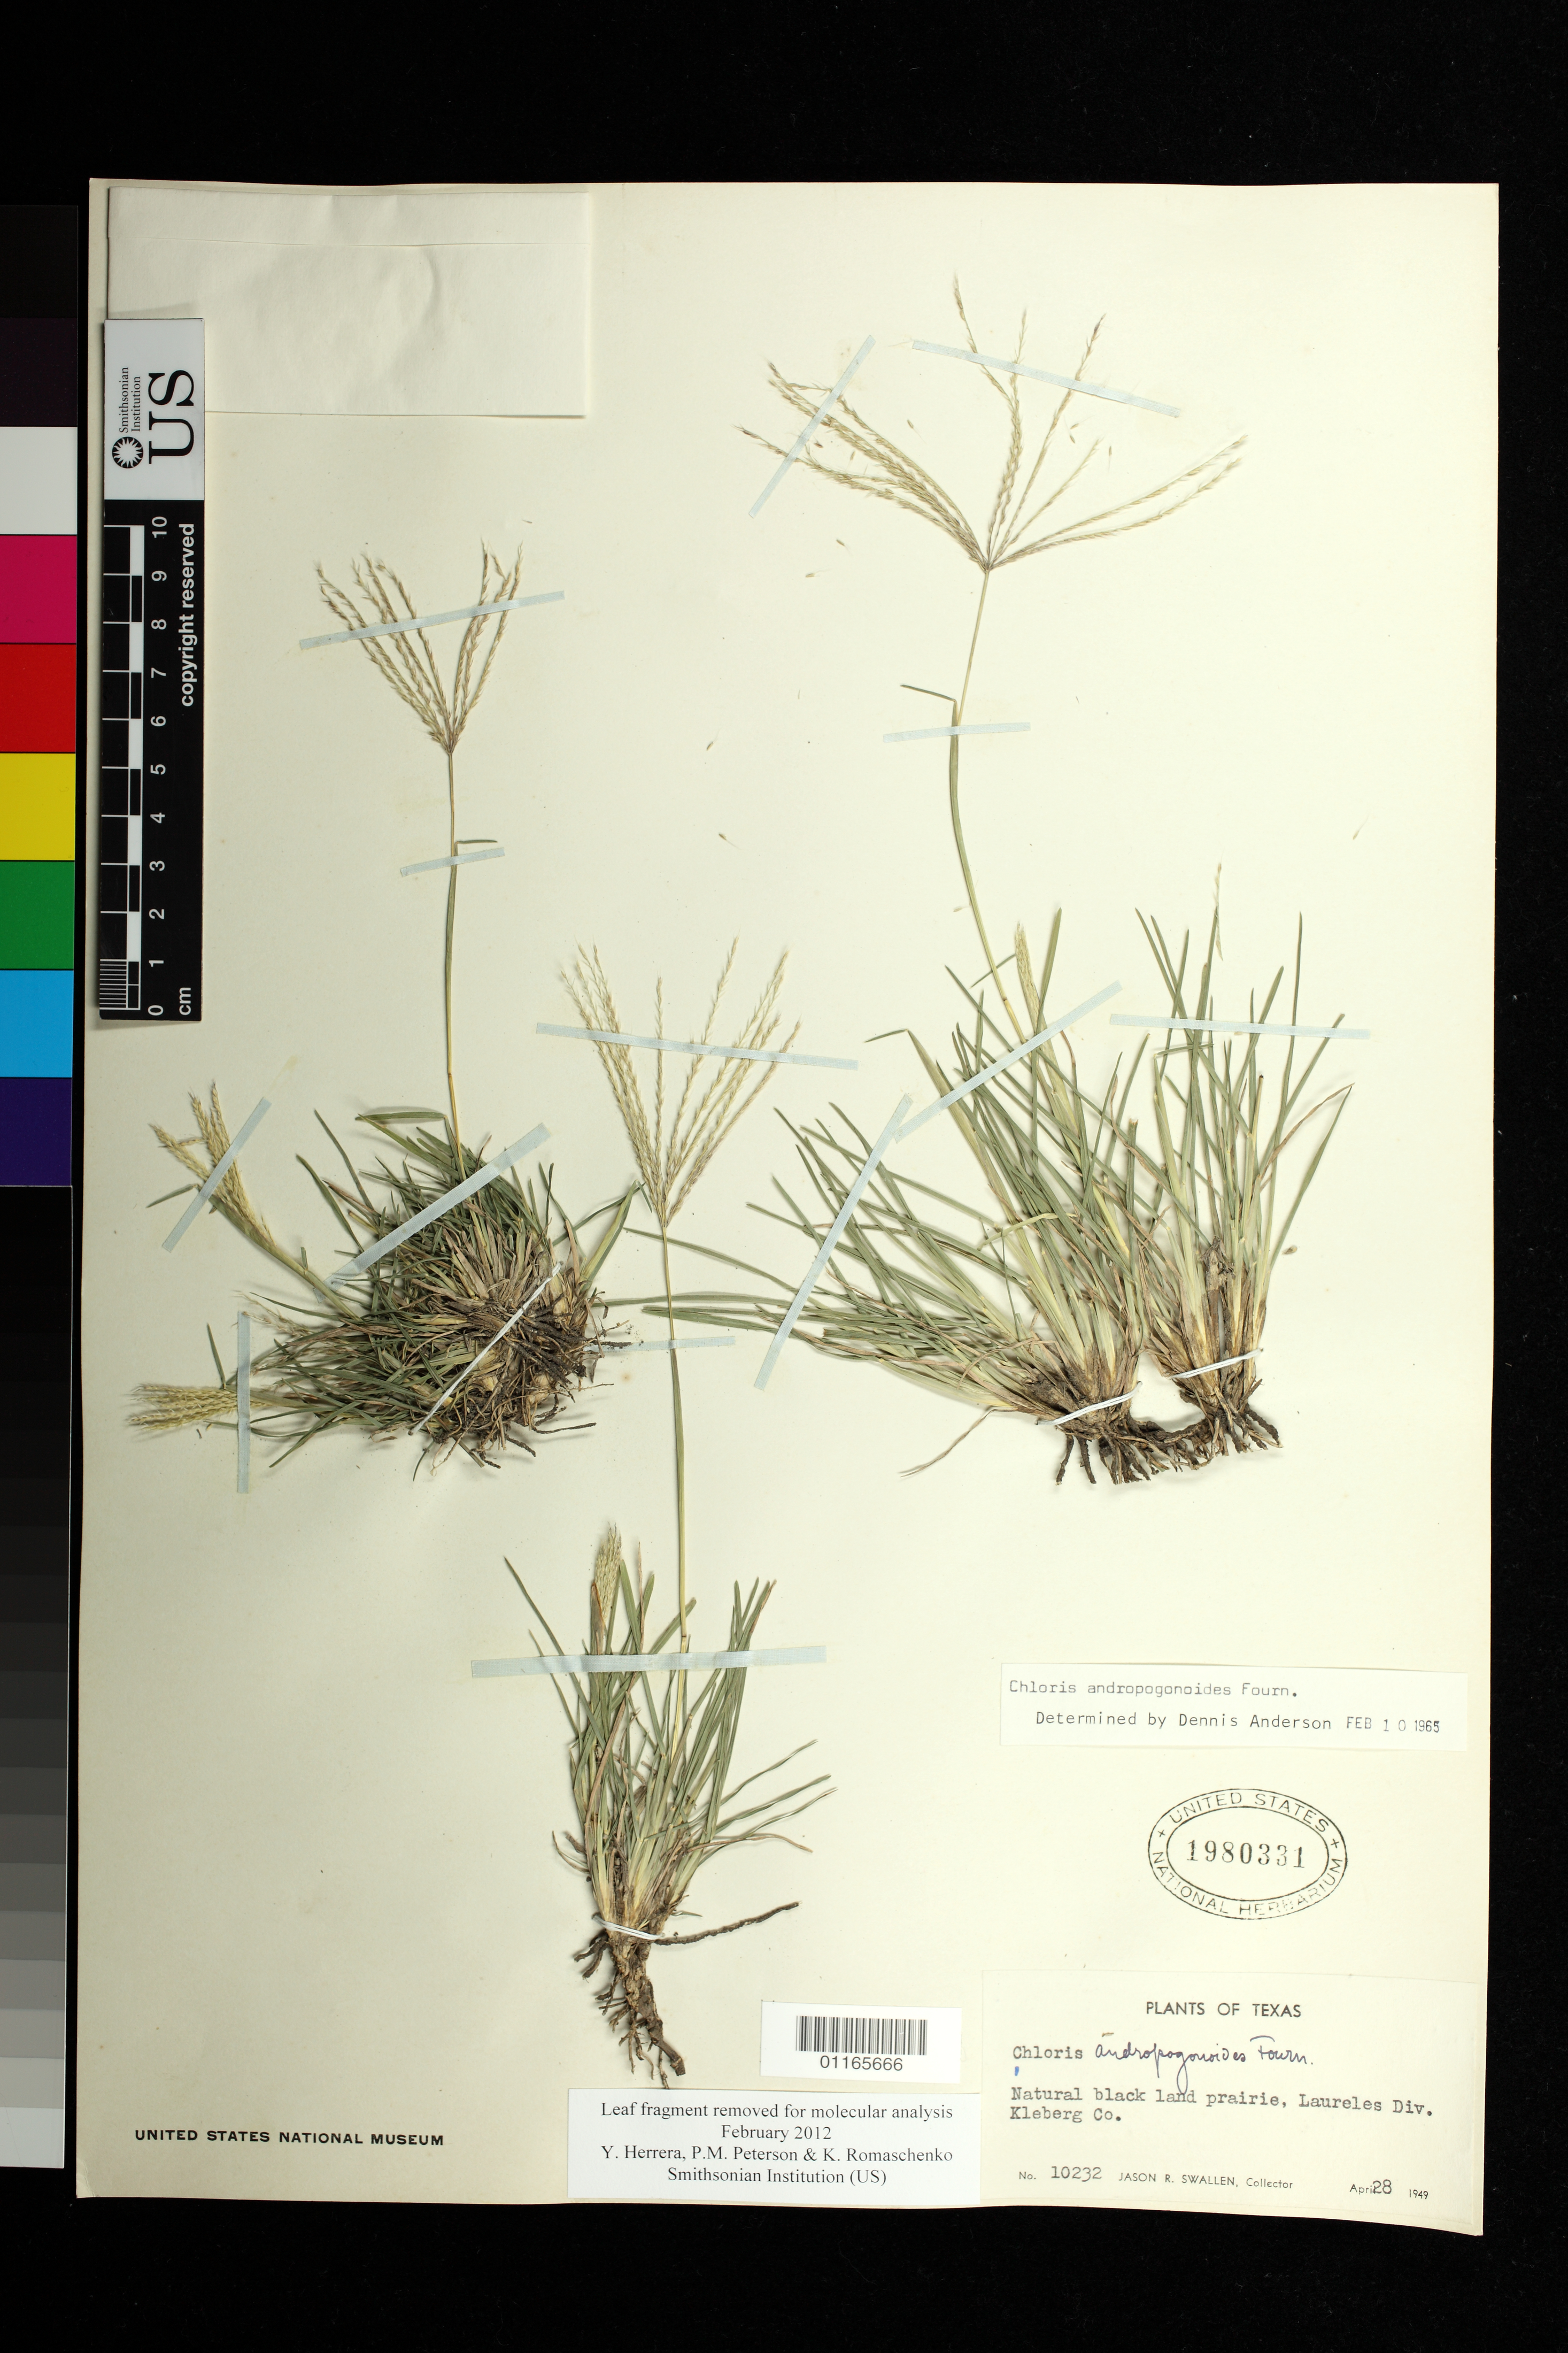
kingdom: Plantae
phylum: Tracheophyta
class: Liliopsida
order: Poales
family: Poaceae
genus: Chloris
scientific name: Chloris andropogonoides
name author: E. Fourn.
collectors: J. R. Swallen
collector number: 10232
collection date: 1949-04-28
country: United States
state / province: Texas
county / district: Kleberg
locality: Laureles Div.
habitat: Natural black land prairie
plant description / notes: Leaf fragment removed for molecular analysis February 2012 Y. Herrera, P.M. Peterson & K. Romaschenko Smithsonian Institution (US)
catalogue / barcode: US 1980331